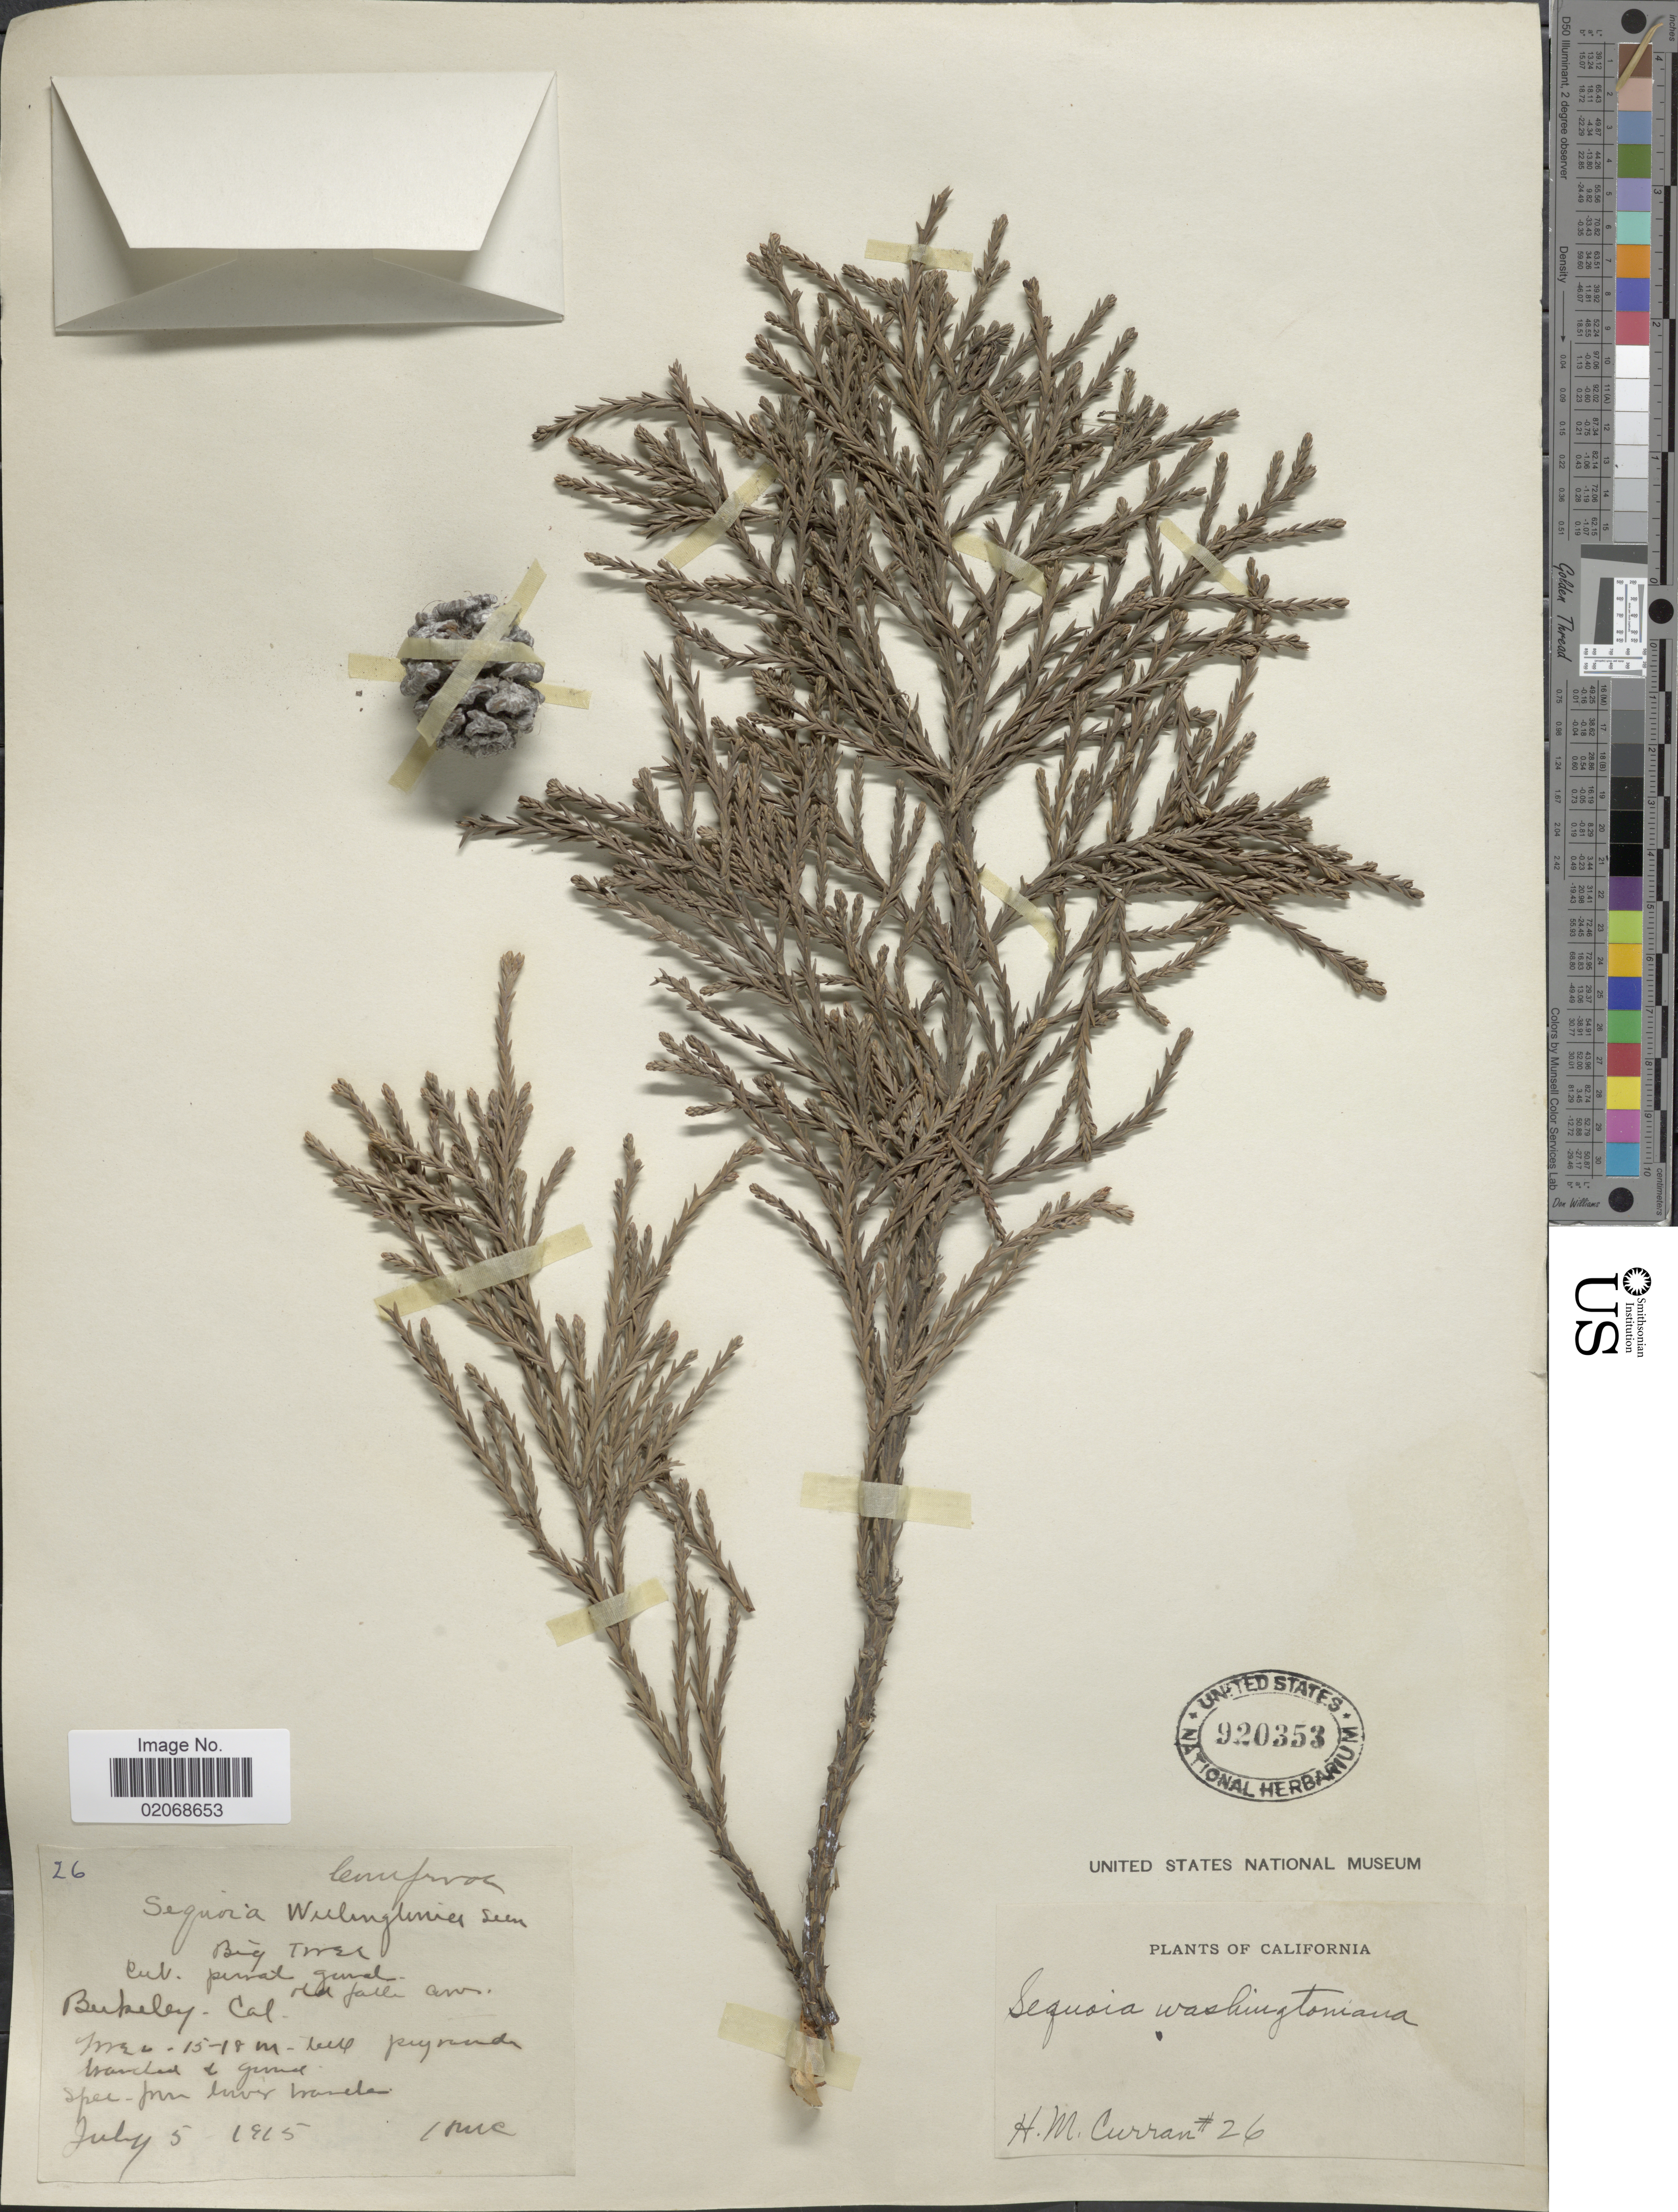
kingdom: Plantae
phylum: Tracheophyta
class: Pinopsida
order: Pinales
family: Cupressaceae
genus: Sequoia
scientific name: Sequoia gigantea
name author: (Lindl.) Decne.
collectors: H. M. Curran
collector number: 26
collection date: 1915-07-05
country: United States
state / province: California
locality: Bukeley, big Tree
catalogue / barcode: US 920353